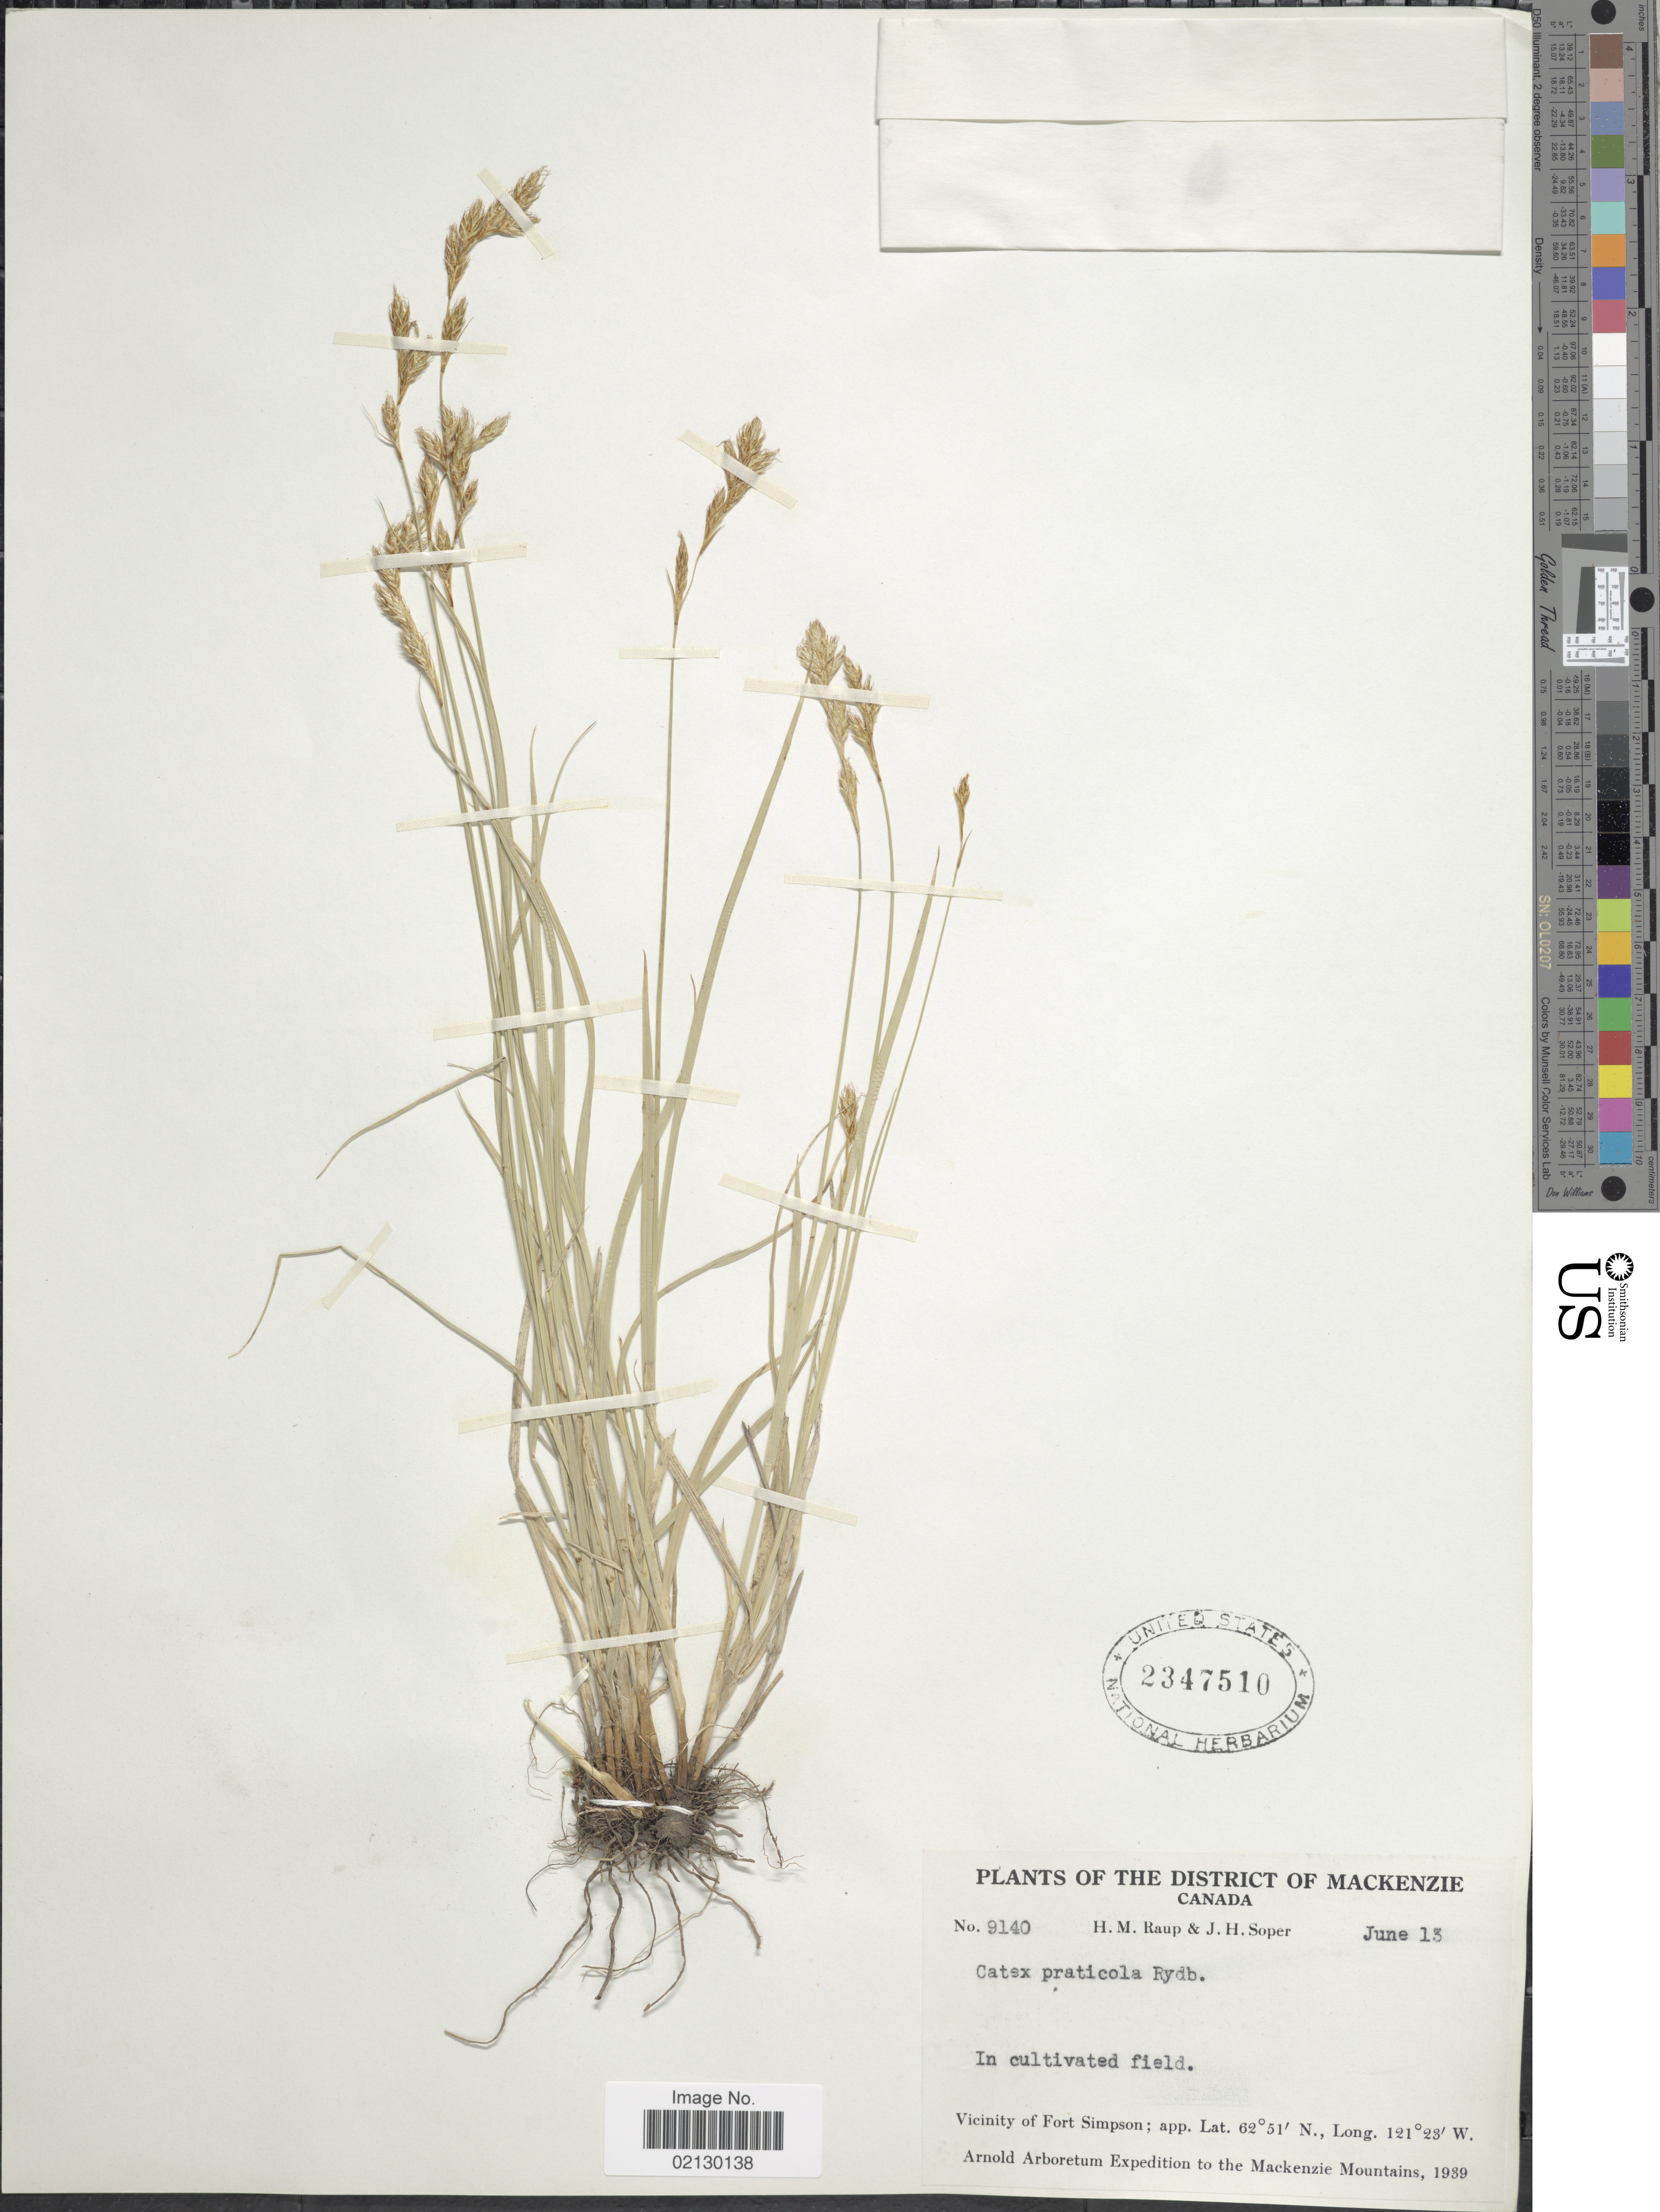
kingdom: Plantae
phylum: Tracheophyta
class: Liliopsida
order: Poales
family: Cyperaceae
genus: Carex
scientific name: Carex praticola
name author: Rydb.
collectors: H. Raup & J. H. Soper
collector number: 9140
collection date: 1939-06-13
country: Canada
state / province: British Columbia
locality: District of Mackenzie, Vicinity of Fort Simpson, Mackenzie Mountains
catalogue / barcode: US 2347510